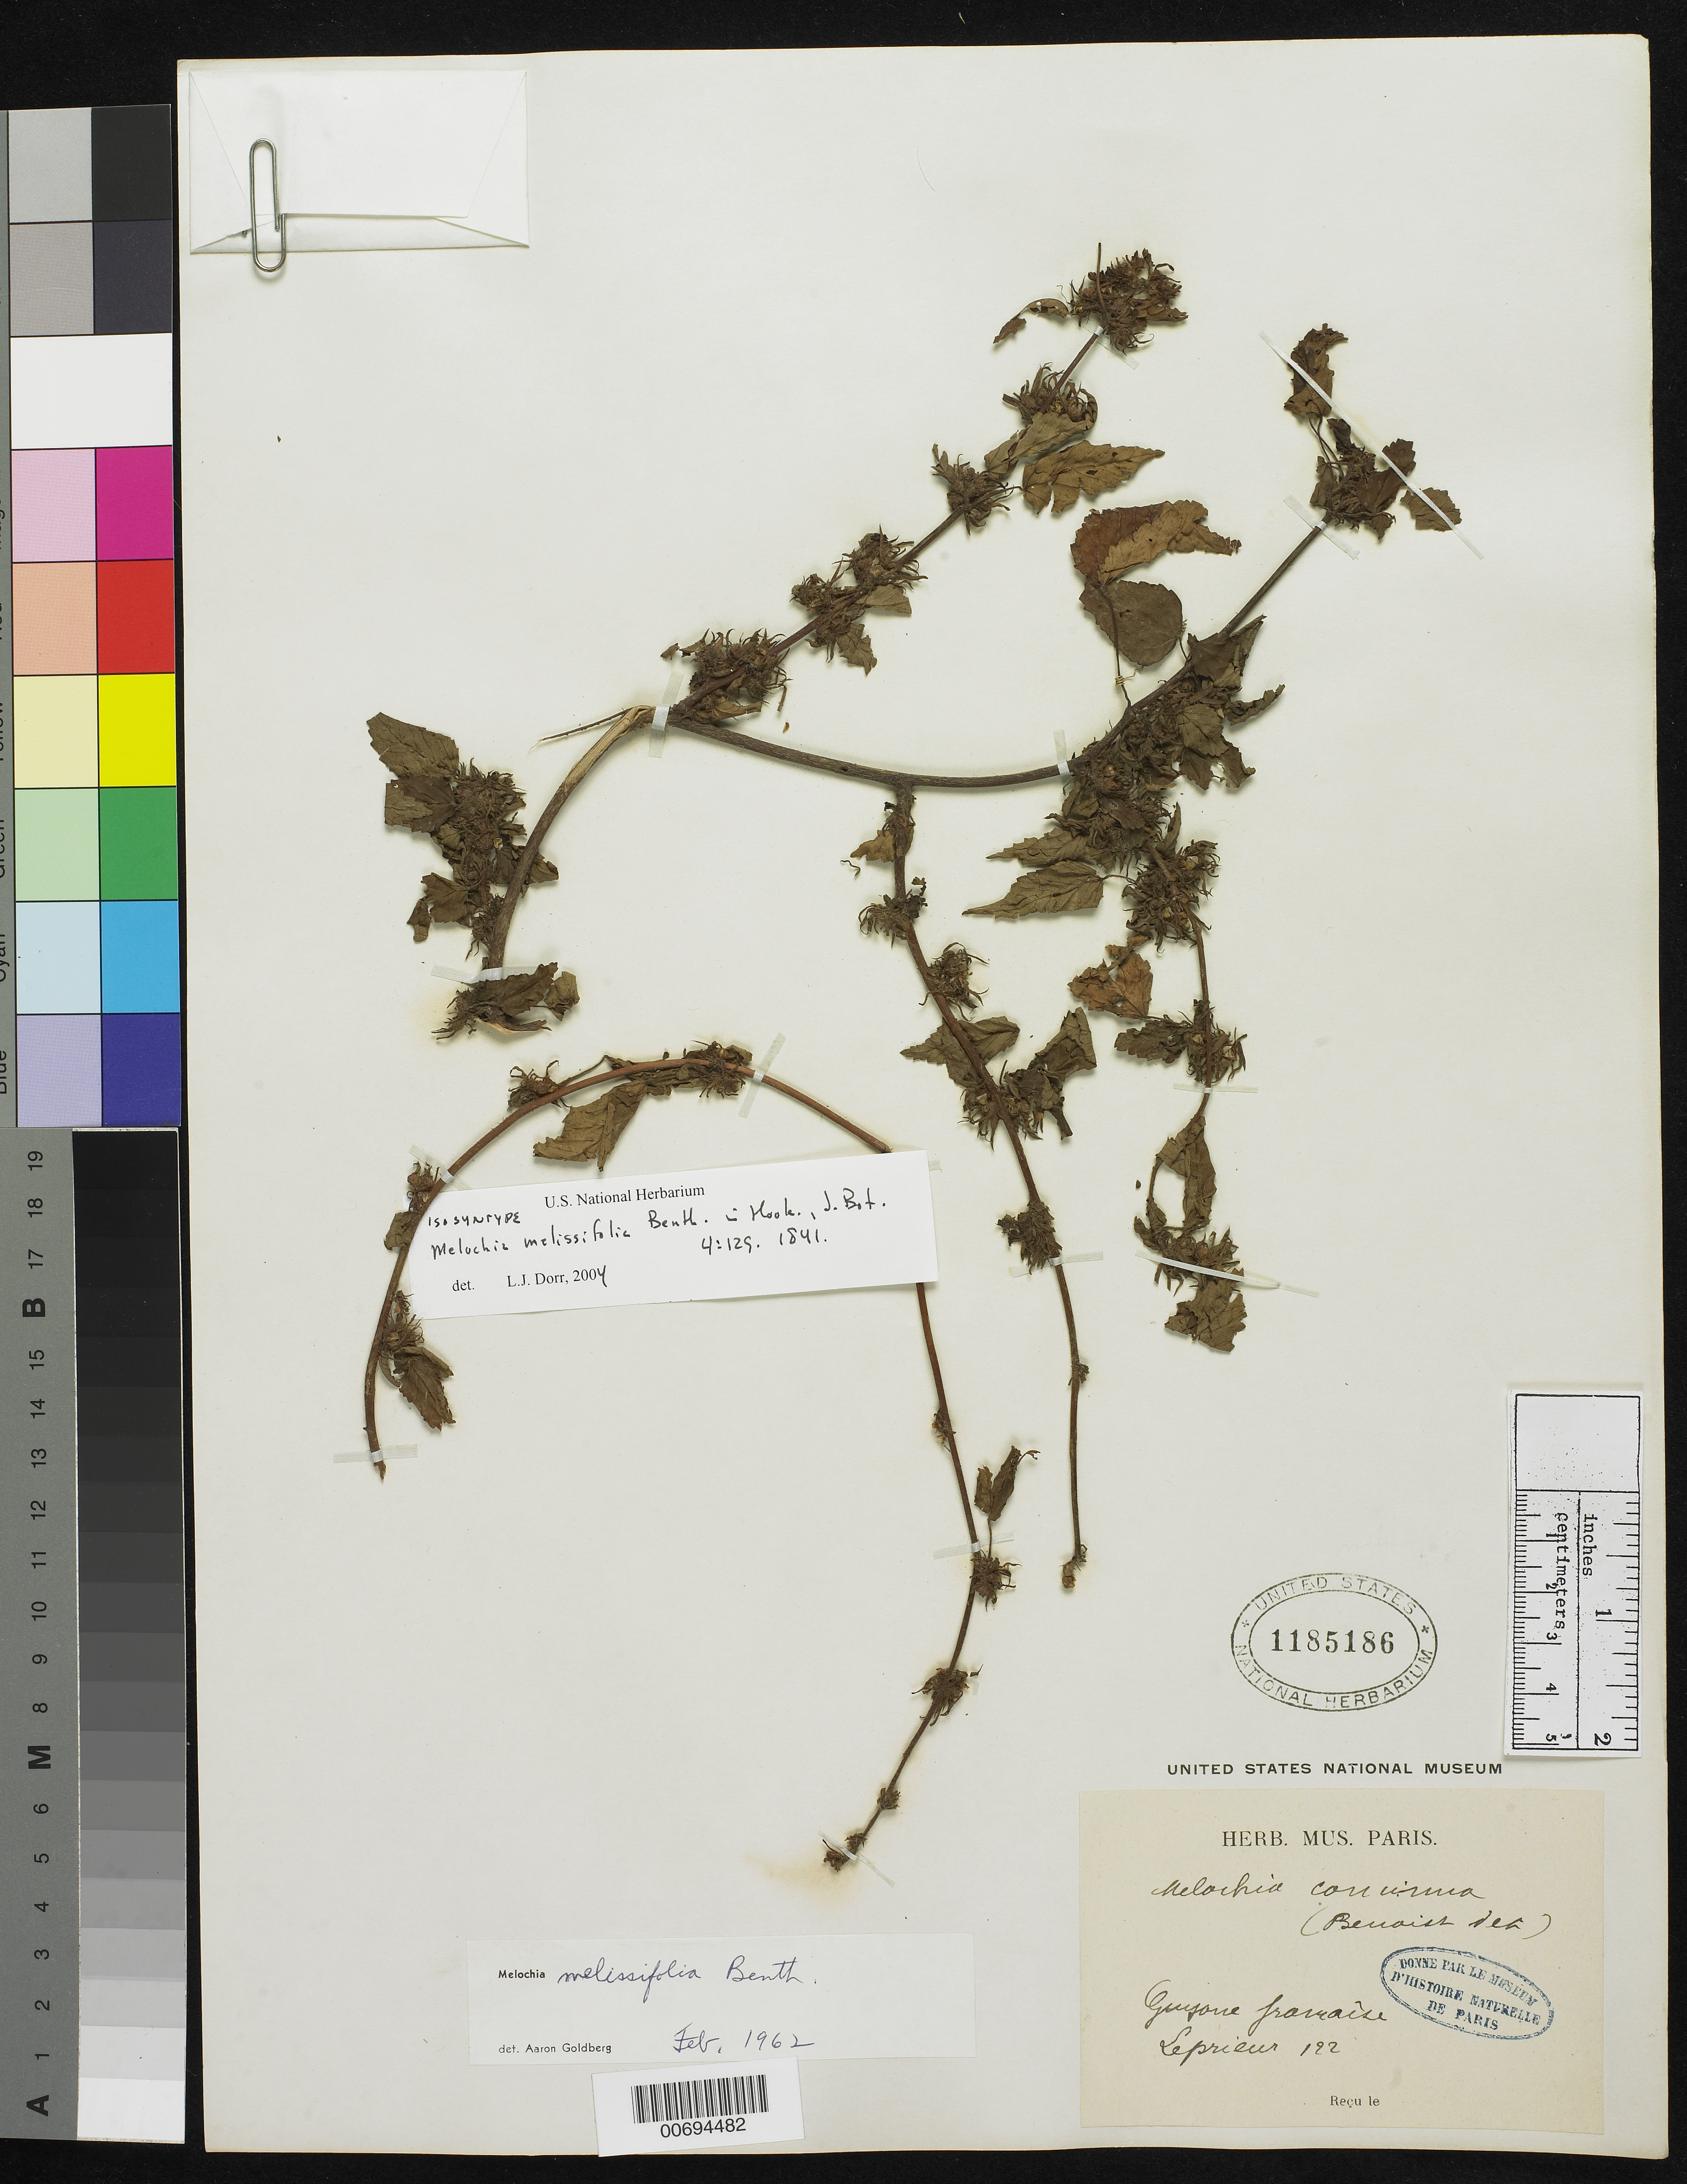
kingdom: Plantae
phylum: Tracheophyta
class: Magnoliopsida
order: Malvales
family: Malvaceae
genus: Melochia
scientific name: Melochia melissifolia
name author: Benth.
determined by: Dorr, L. J., (BOT), Smithsonian Institution - National Museum of Natural History (UNITED STATES)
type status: Isosyntype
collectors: F. M. R. Leprieur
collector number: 122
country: French Guiana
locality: Guyane francaise.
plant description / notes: Publication date 1842 acc. to Tropicos.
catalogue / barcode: US 1185186